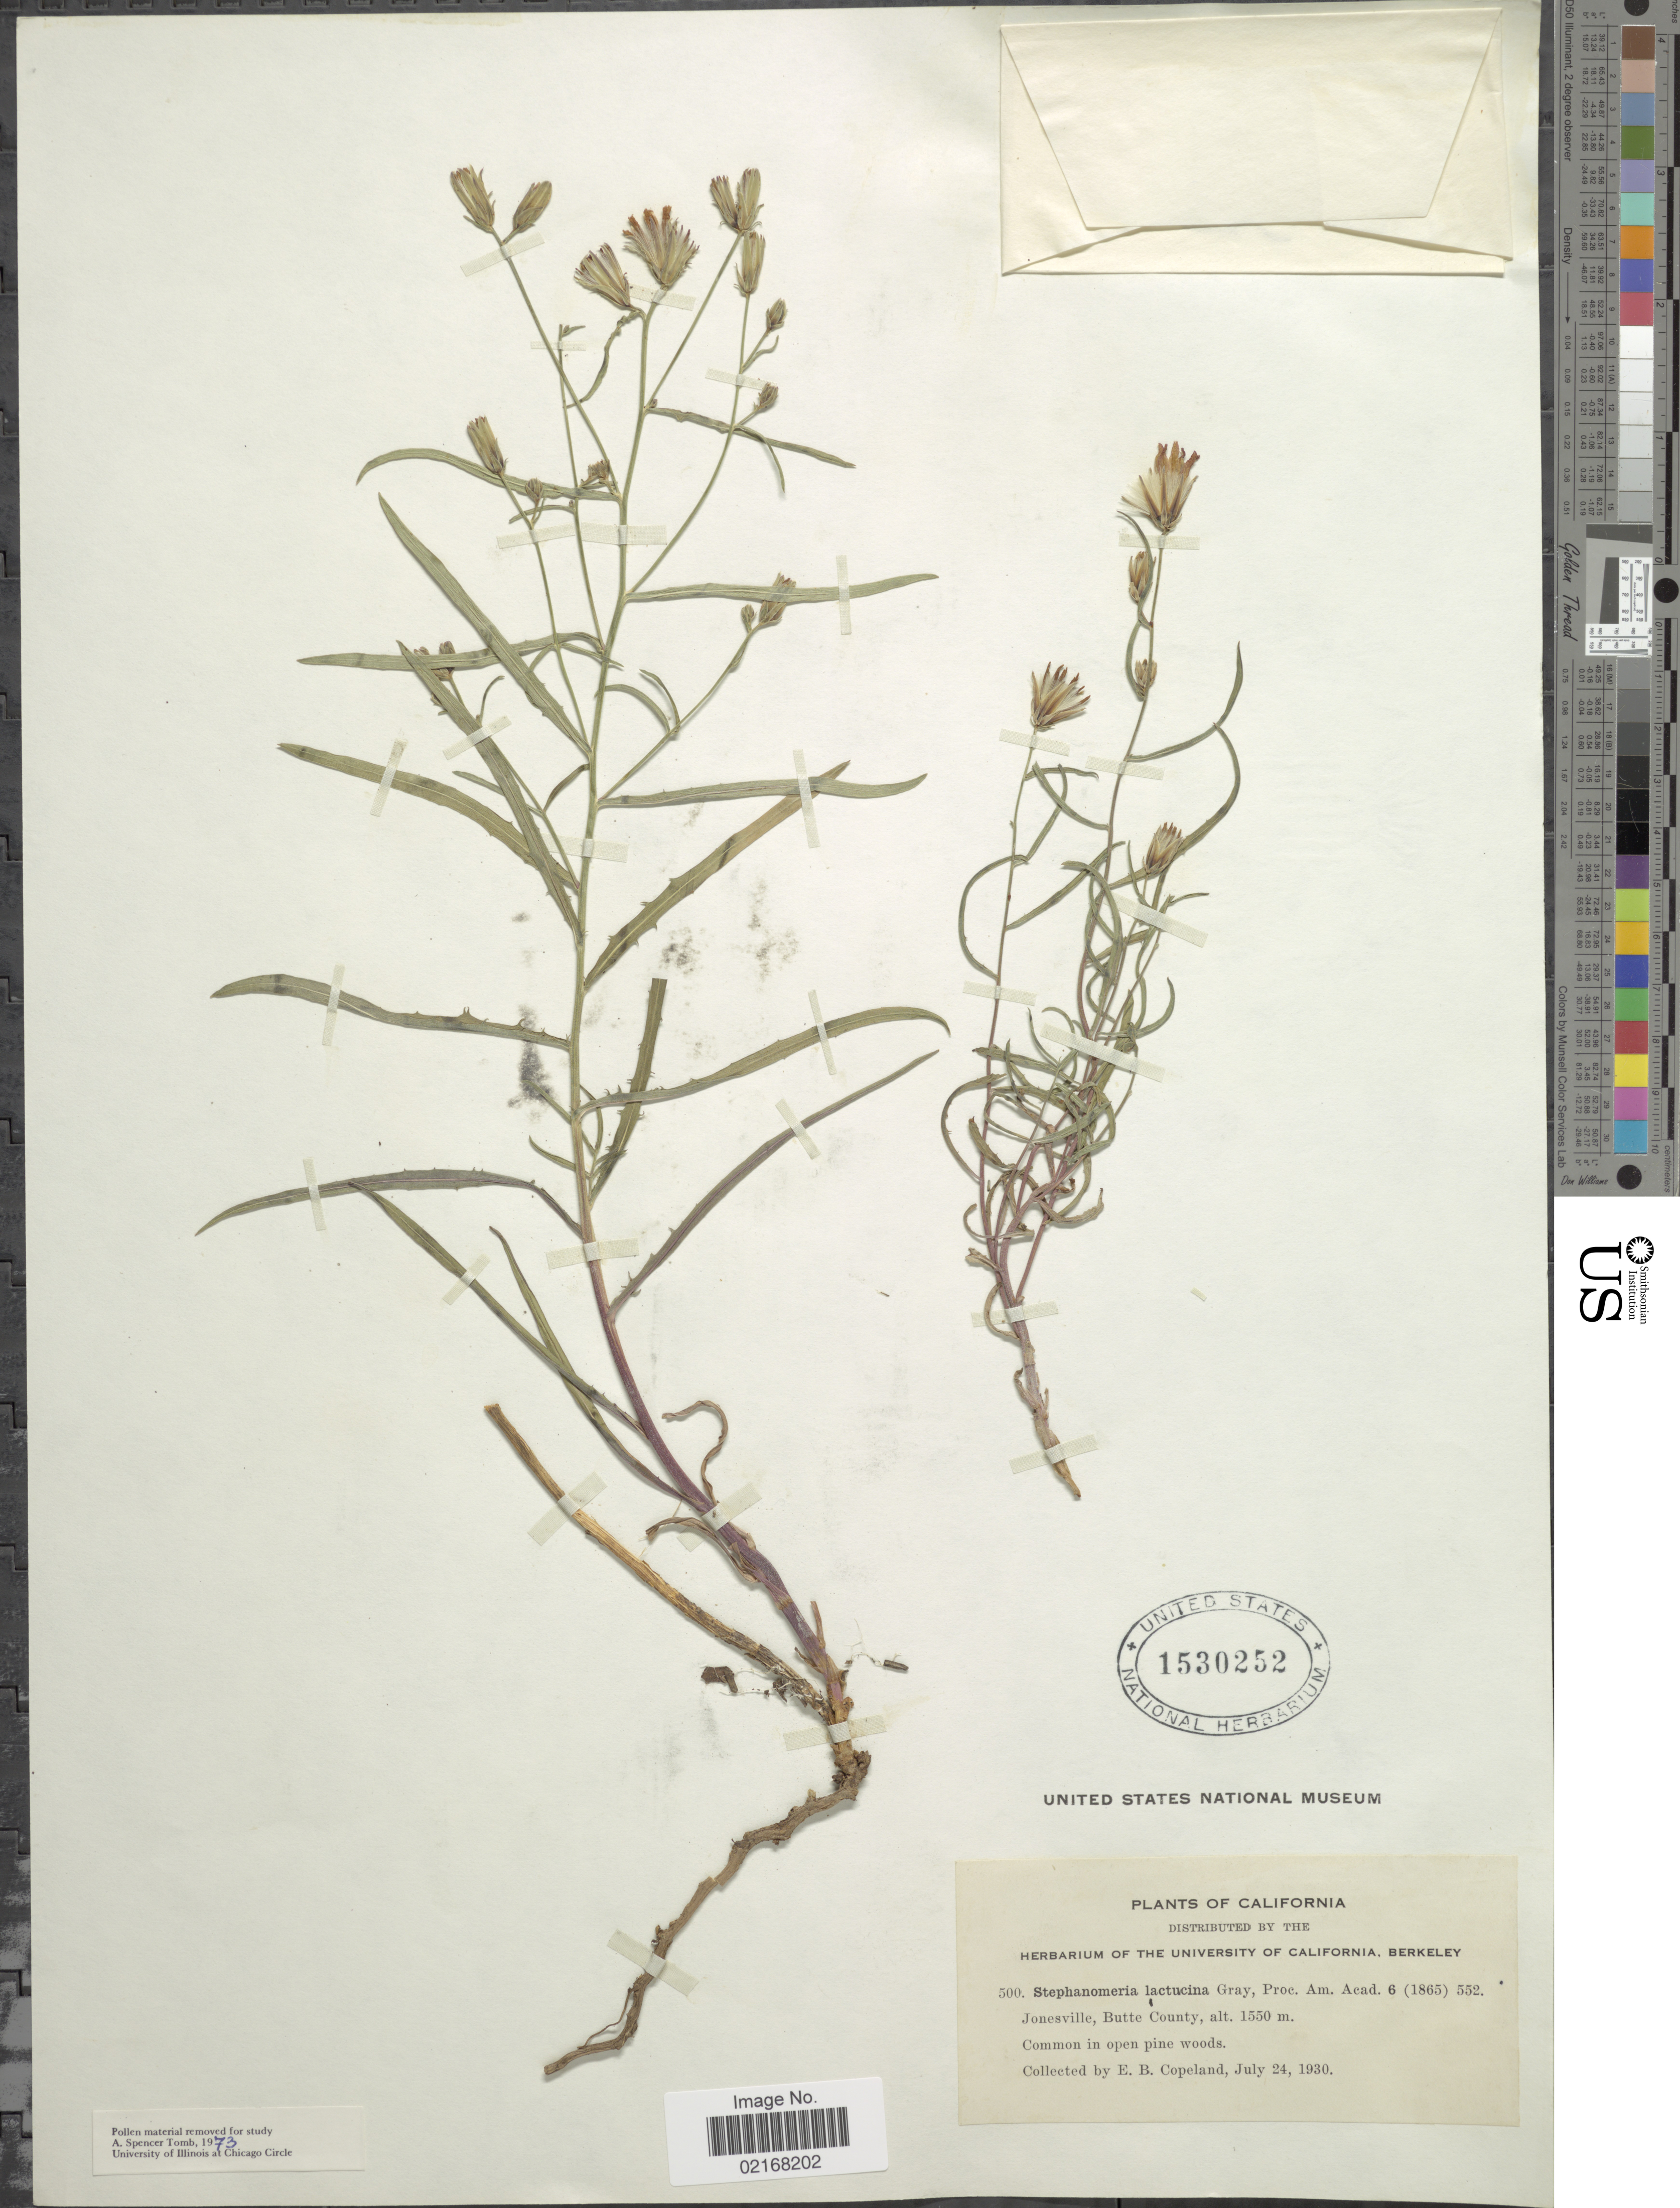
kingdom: Plantae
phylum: Tracheophyta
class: Magnoliopsida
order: Asterales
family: Asteraceae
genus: Stephanomeria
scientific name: Stephanomeria lactucina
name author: A. Gray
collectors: E. B. Copeland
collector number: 500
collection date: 1930-07-24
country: United States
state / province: California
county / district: Butte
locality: Jonesville, Butte County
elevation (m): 1550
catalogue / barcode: US 1530252